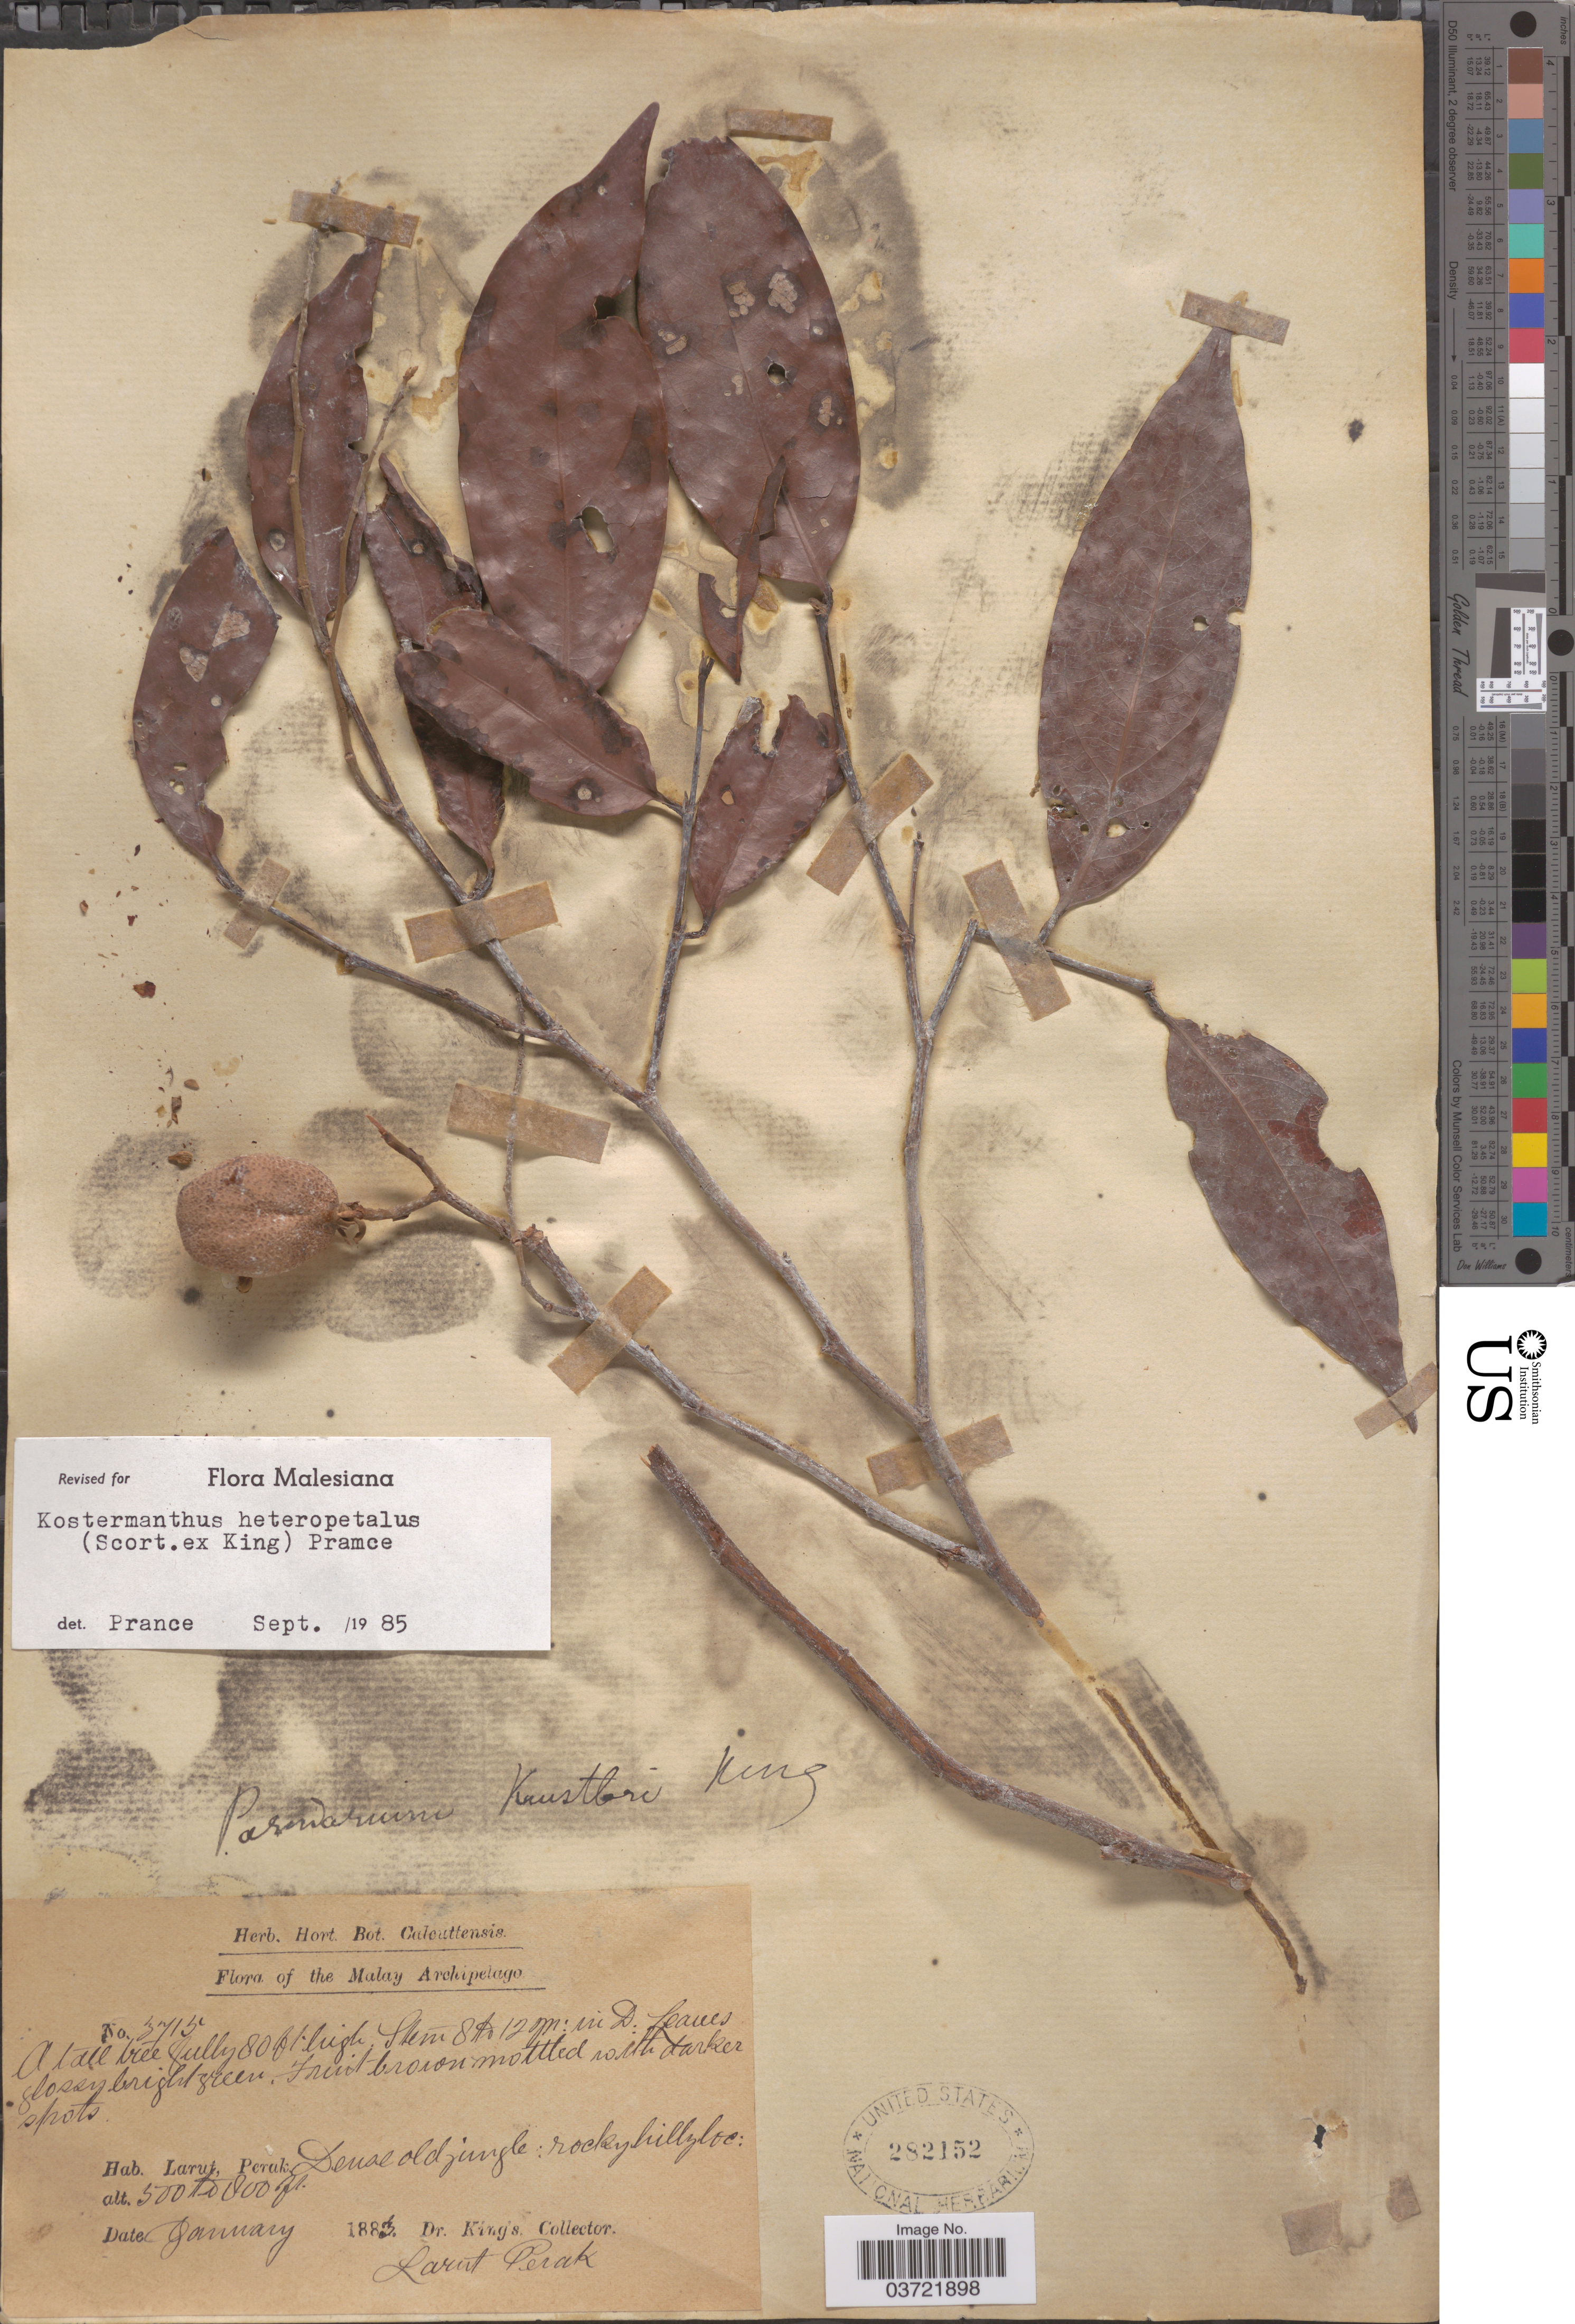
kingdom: Plantae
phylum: Tracheophyta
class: Magnoliopsida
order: Malpighiales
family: Chrysobalanaceae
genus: Kostermanthus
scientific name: Kostermanthus heteropetalus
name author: (Scort. ex King) Prance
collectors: Dr. King's collector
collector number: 3715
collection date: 1883-01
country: Malaysia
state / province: Perak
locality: The Malay Peninsula. Larut.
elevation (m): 152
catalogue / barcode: US 282152